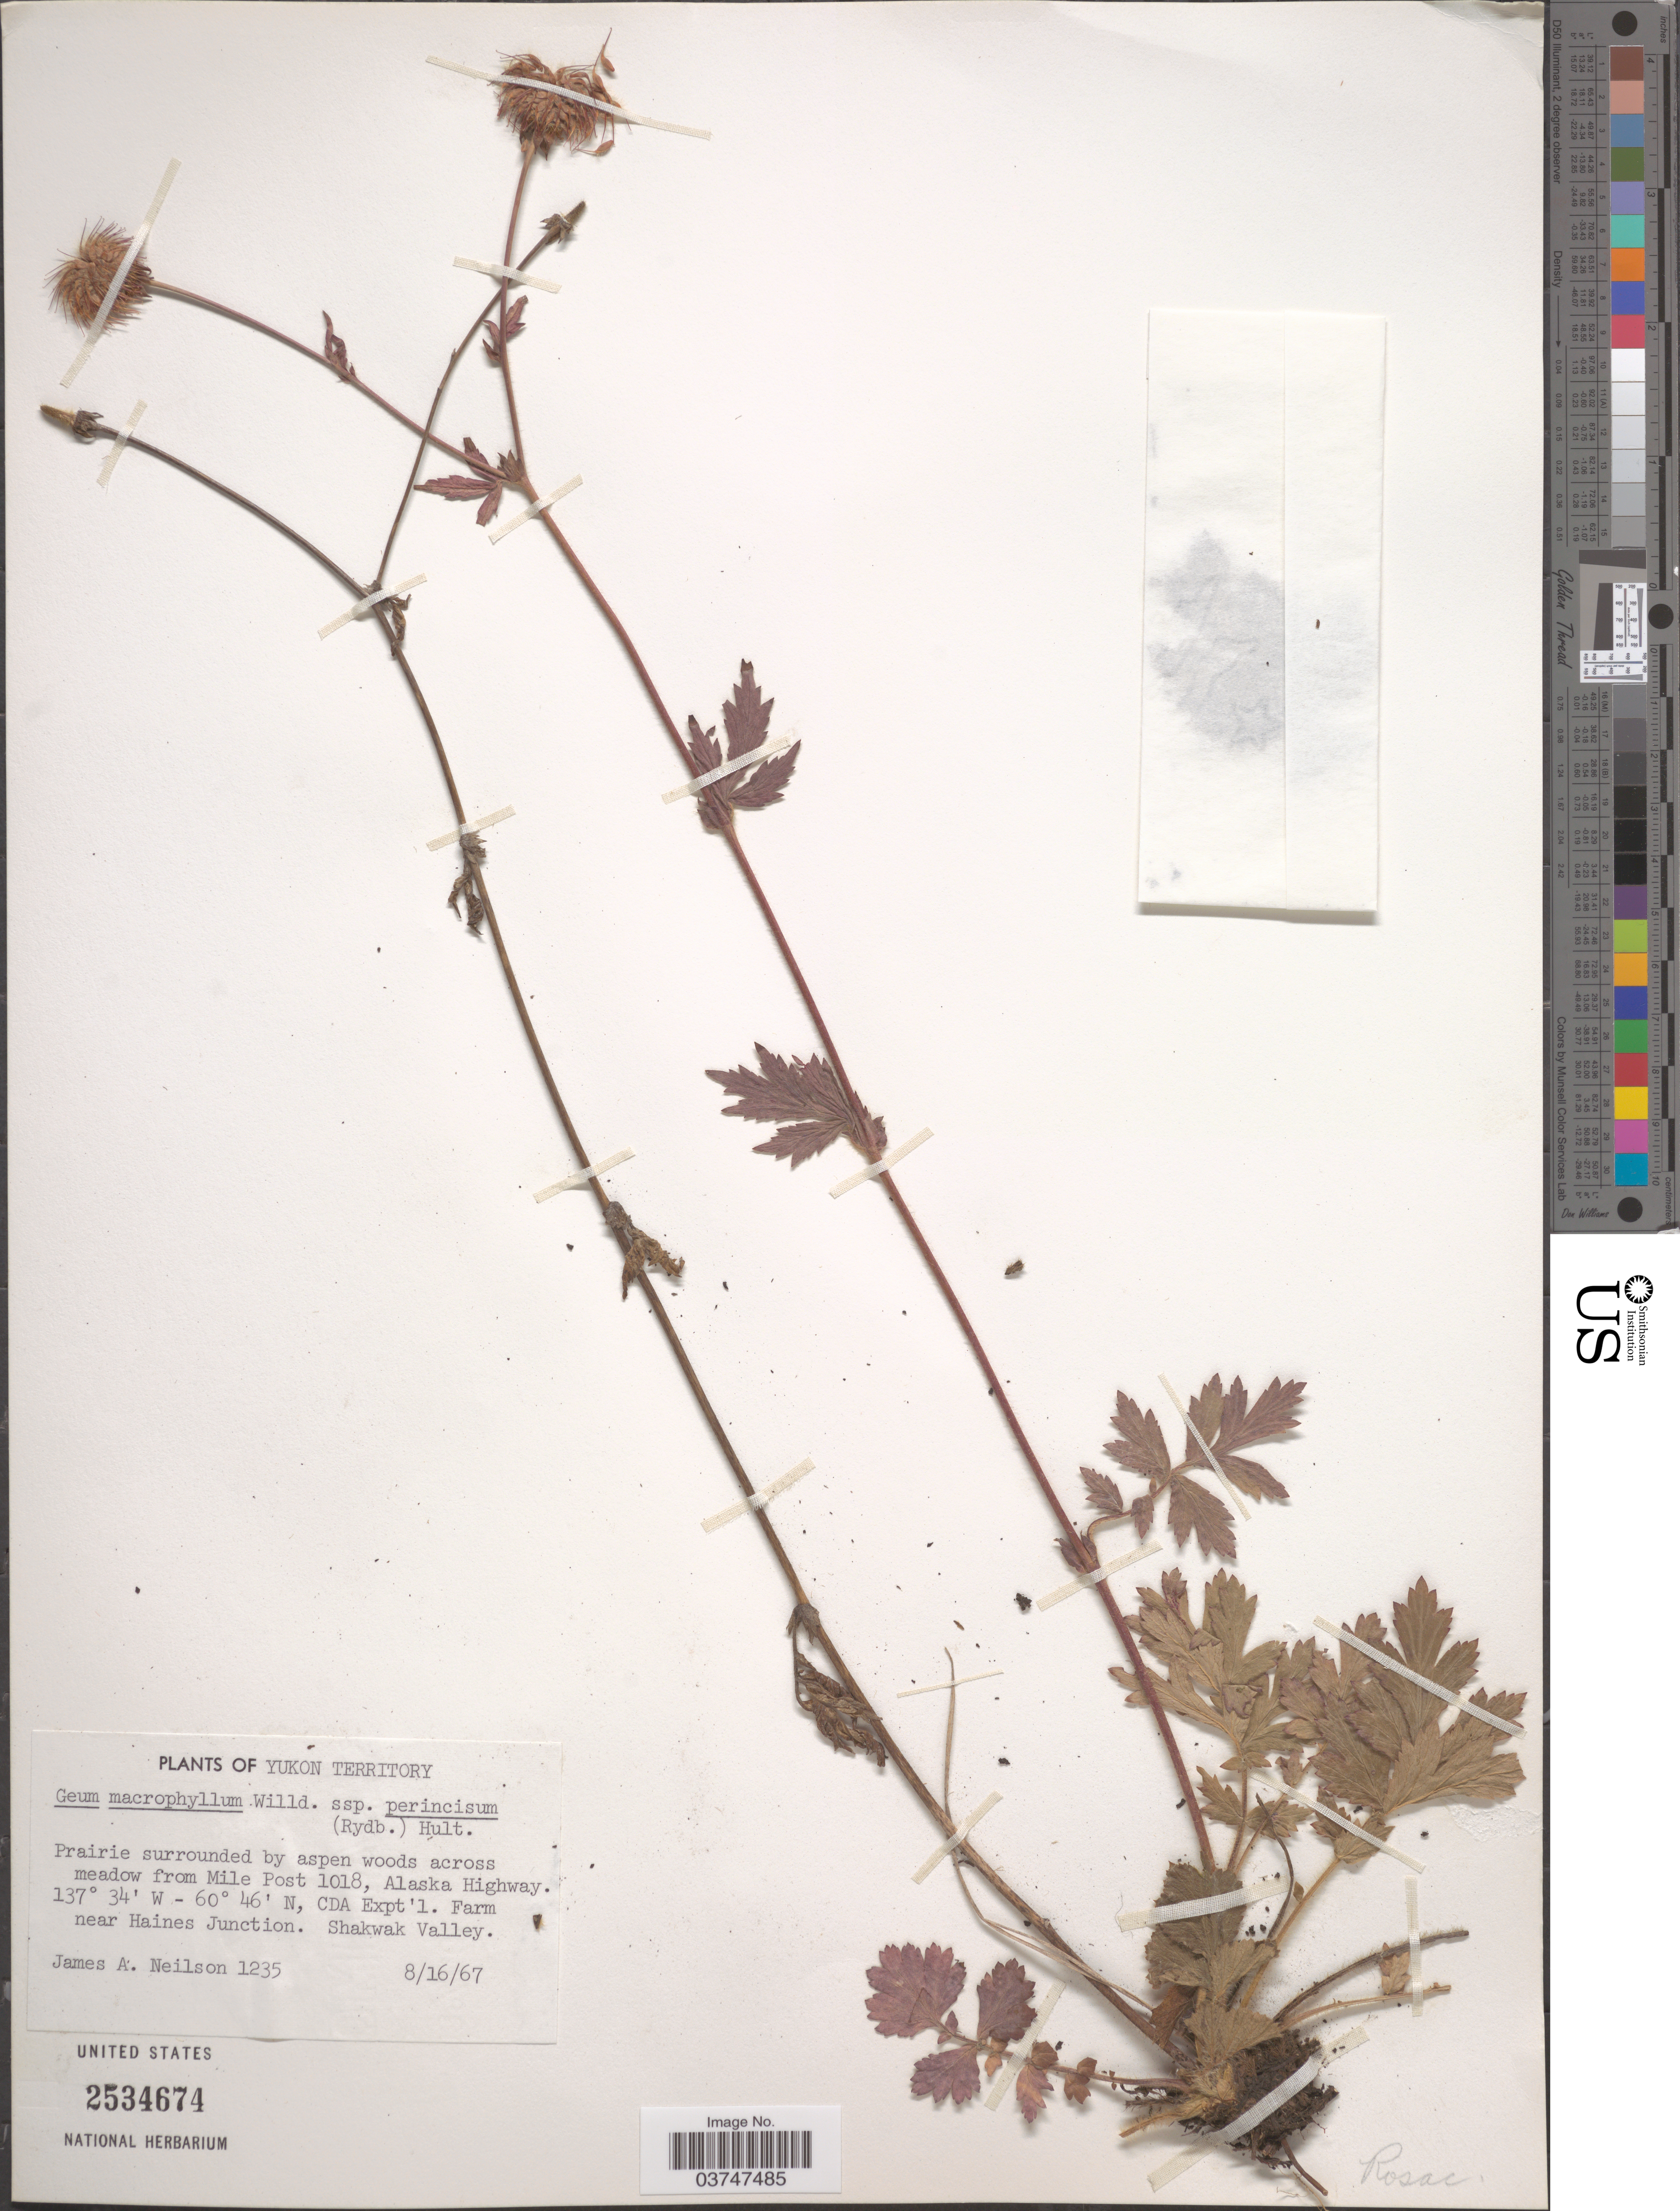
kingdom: Plantae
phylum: Tracheophyta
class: Magnoliopsida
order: Rosales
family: Rosaceae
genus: Geum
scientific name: Geum macrophyllum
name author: Willd.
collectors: J. Neilson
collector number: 1235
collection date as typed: Transcribed d/m/y: 16/8/67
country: Canada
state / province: Yukon Territory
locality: Prairie surrounded by aspen woods across meadow from Mile Post 1018, Alaska Highway. CDA Expt'l. Farm near Haines Junction. Shakwak Valley.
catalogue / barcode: US 2534674